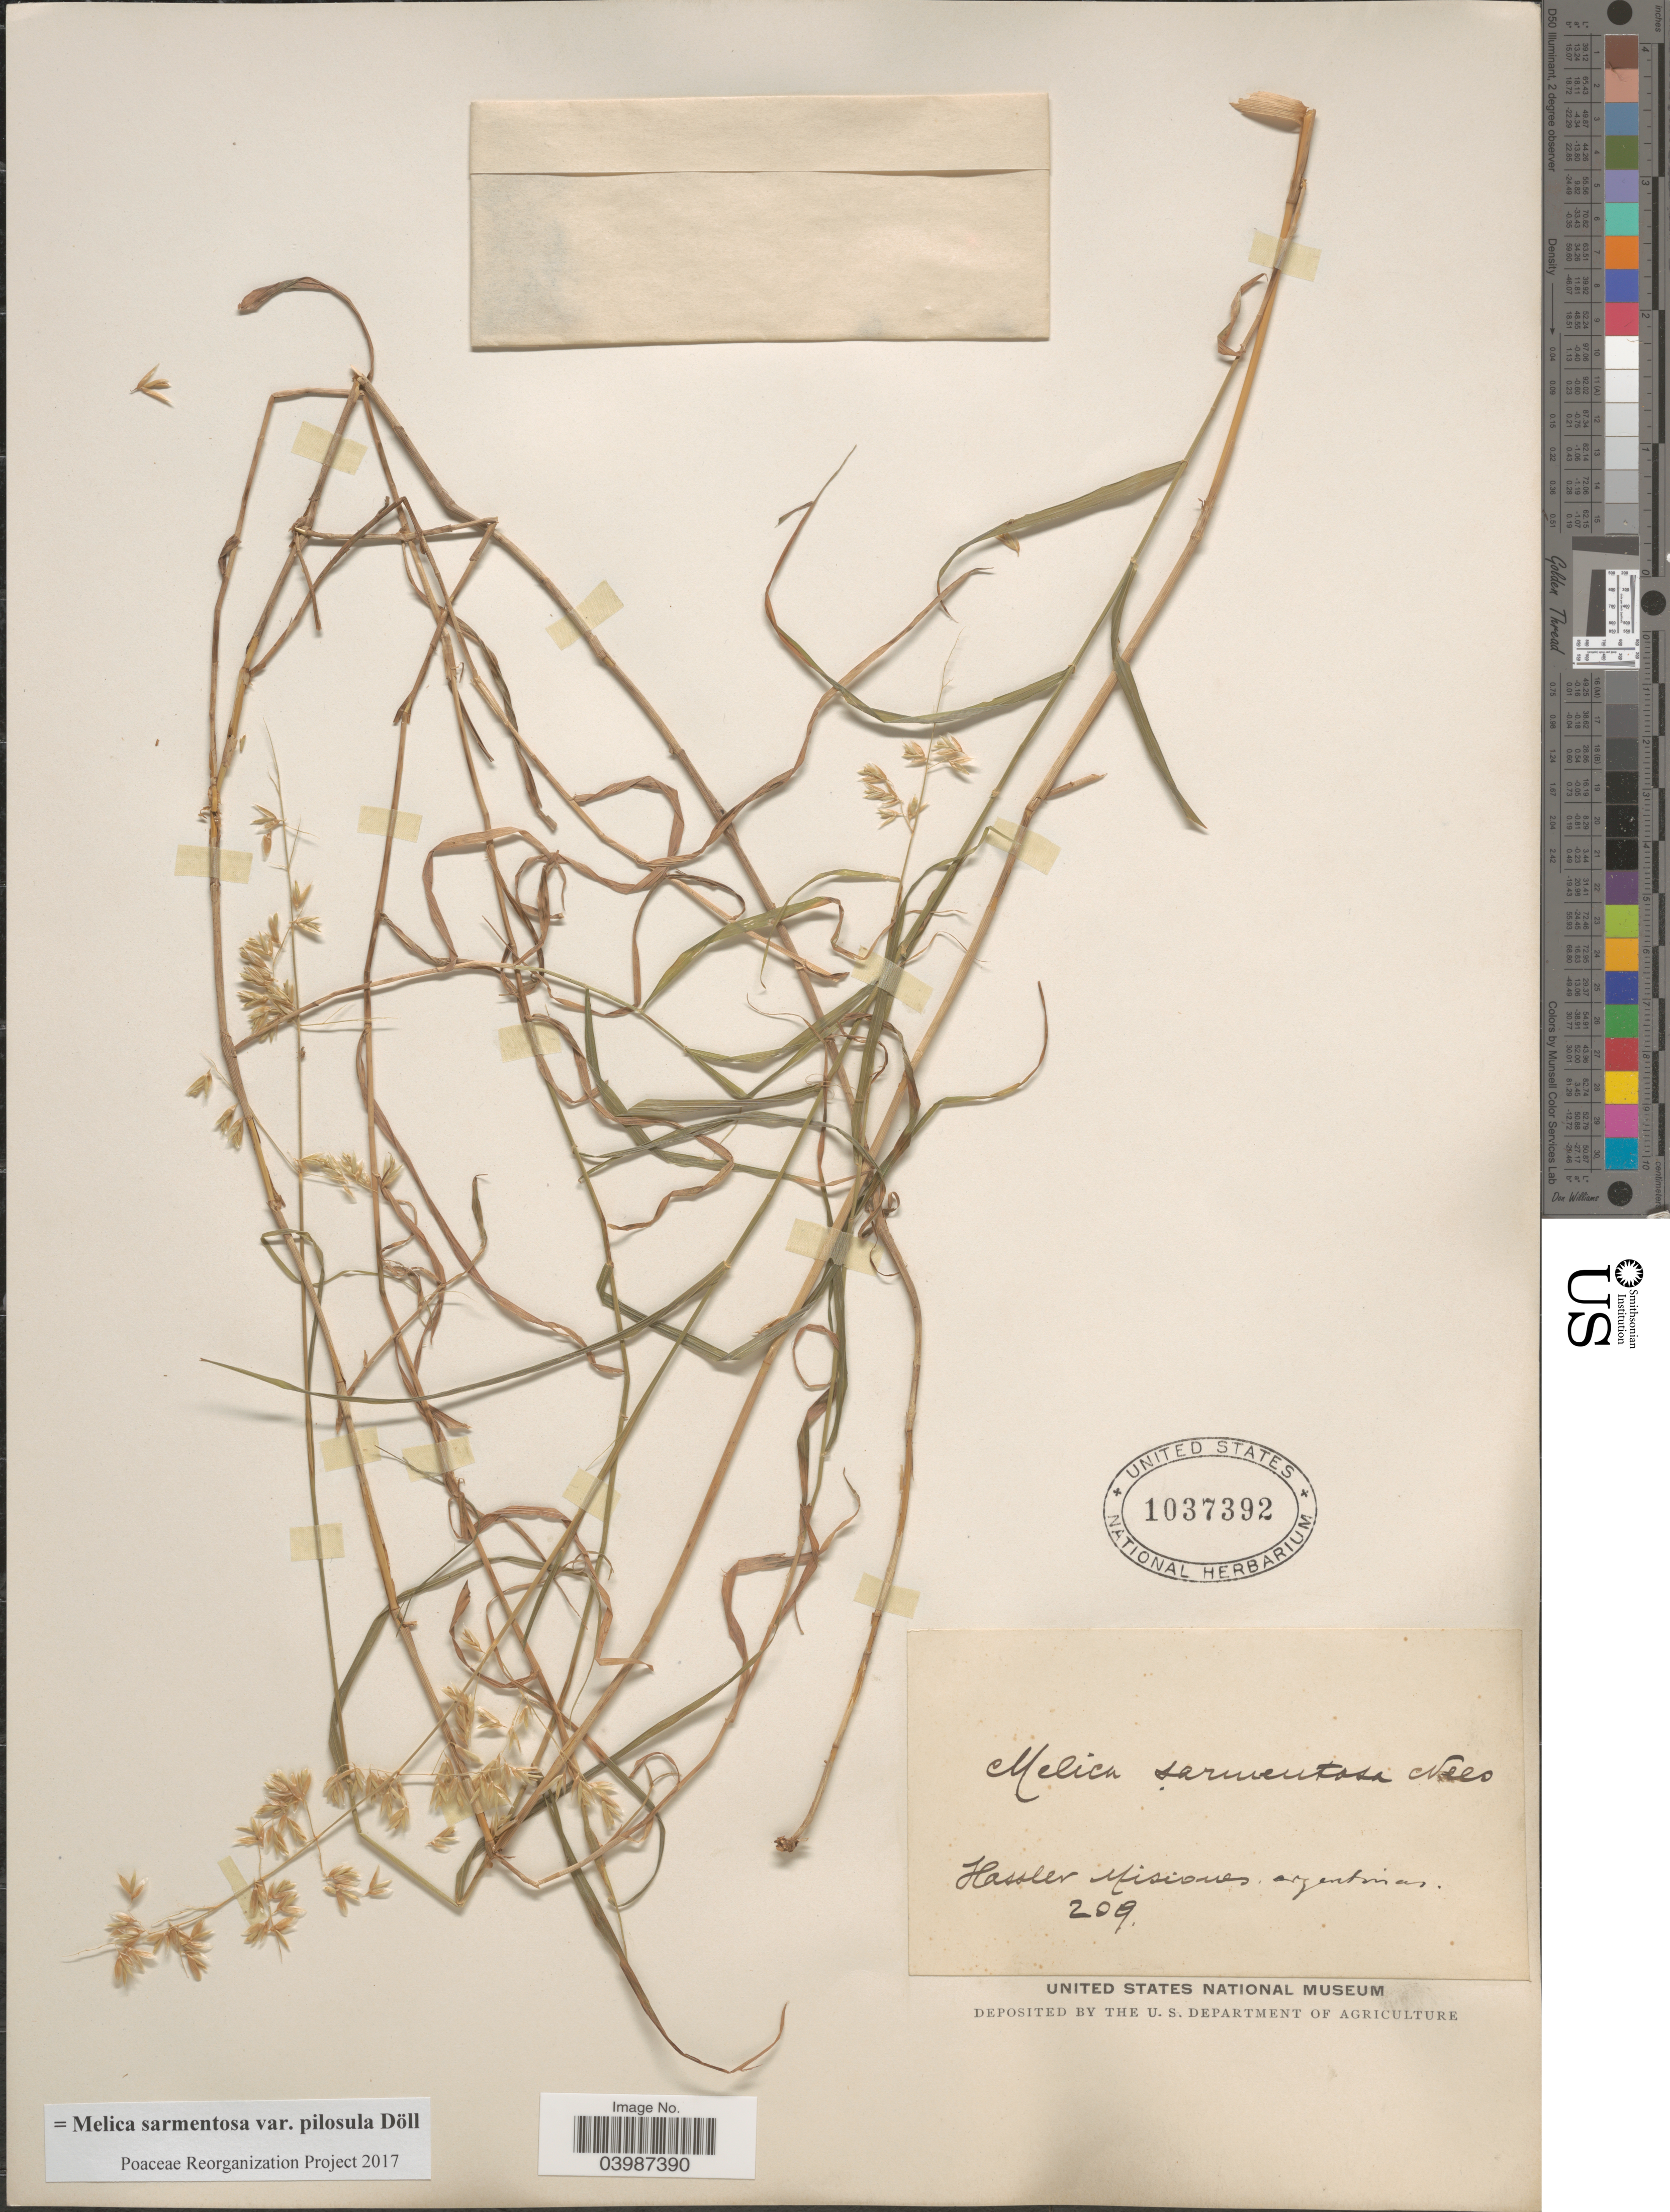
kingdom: Plantae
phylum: Tracheophyta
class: Liliopsida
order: Poales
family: Poaceae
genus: Melica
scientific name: Melica sarmentosa var. pilosula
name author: Döll in Mart.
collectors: Hassler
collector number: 209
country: Argentina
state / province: Misiones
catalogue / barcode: US 1037392